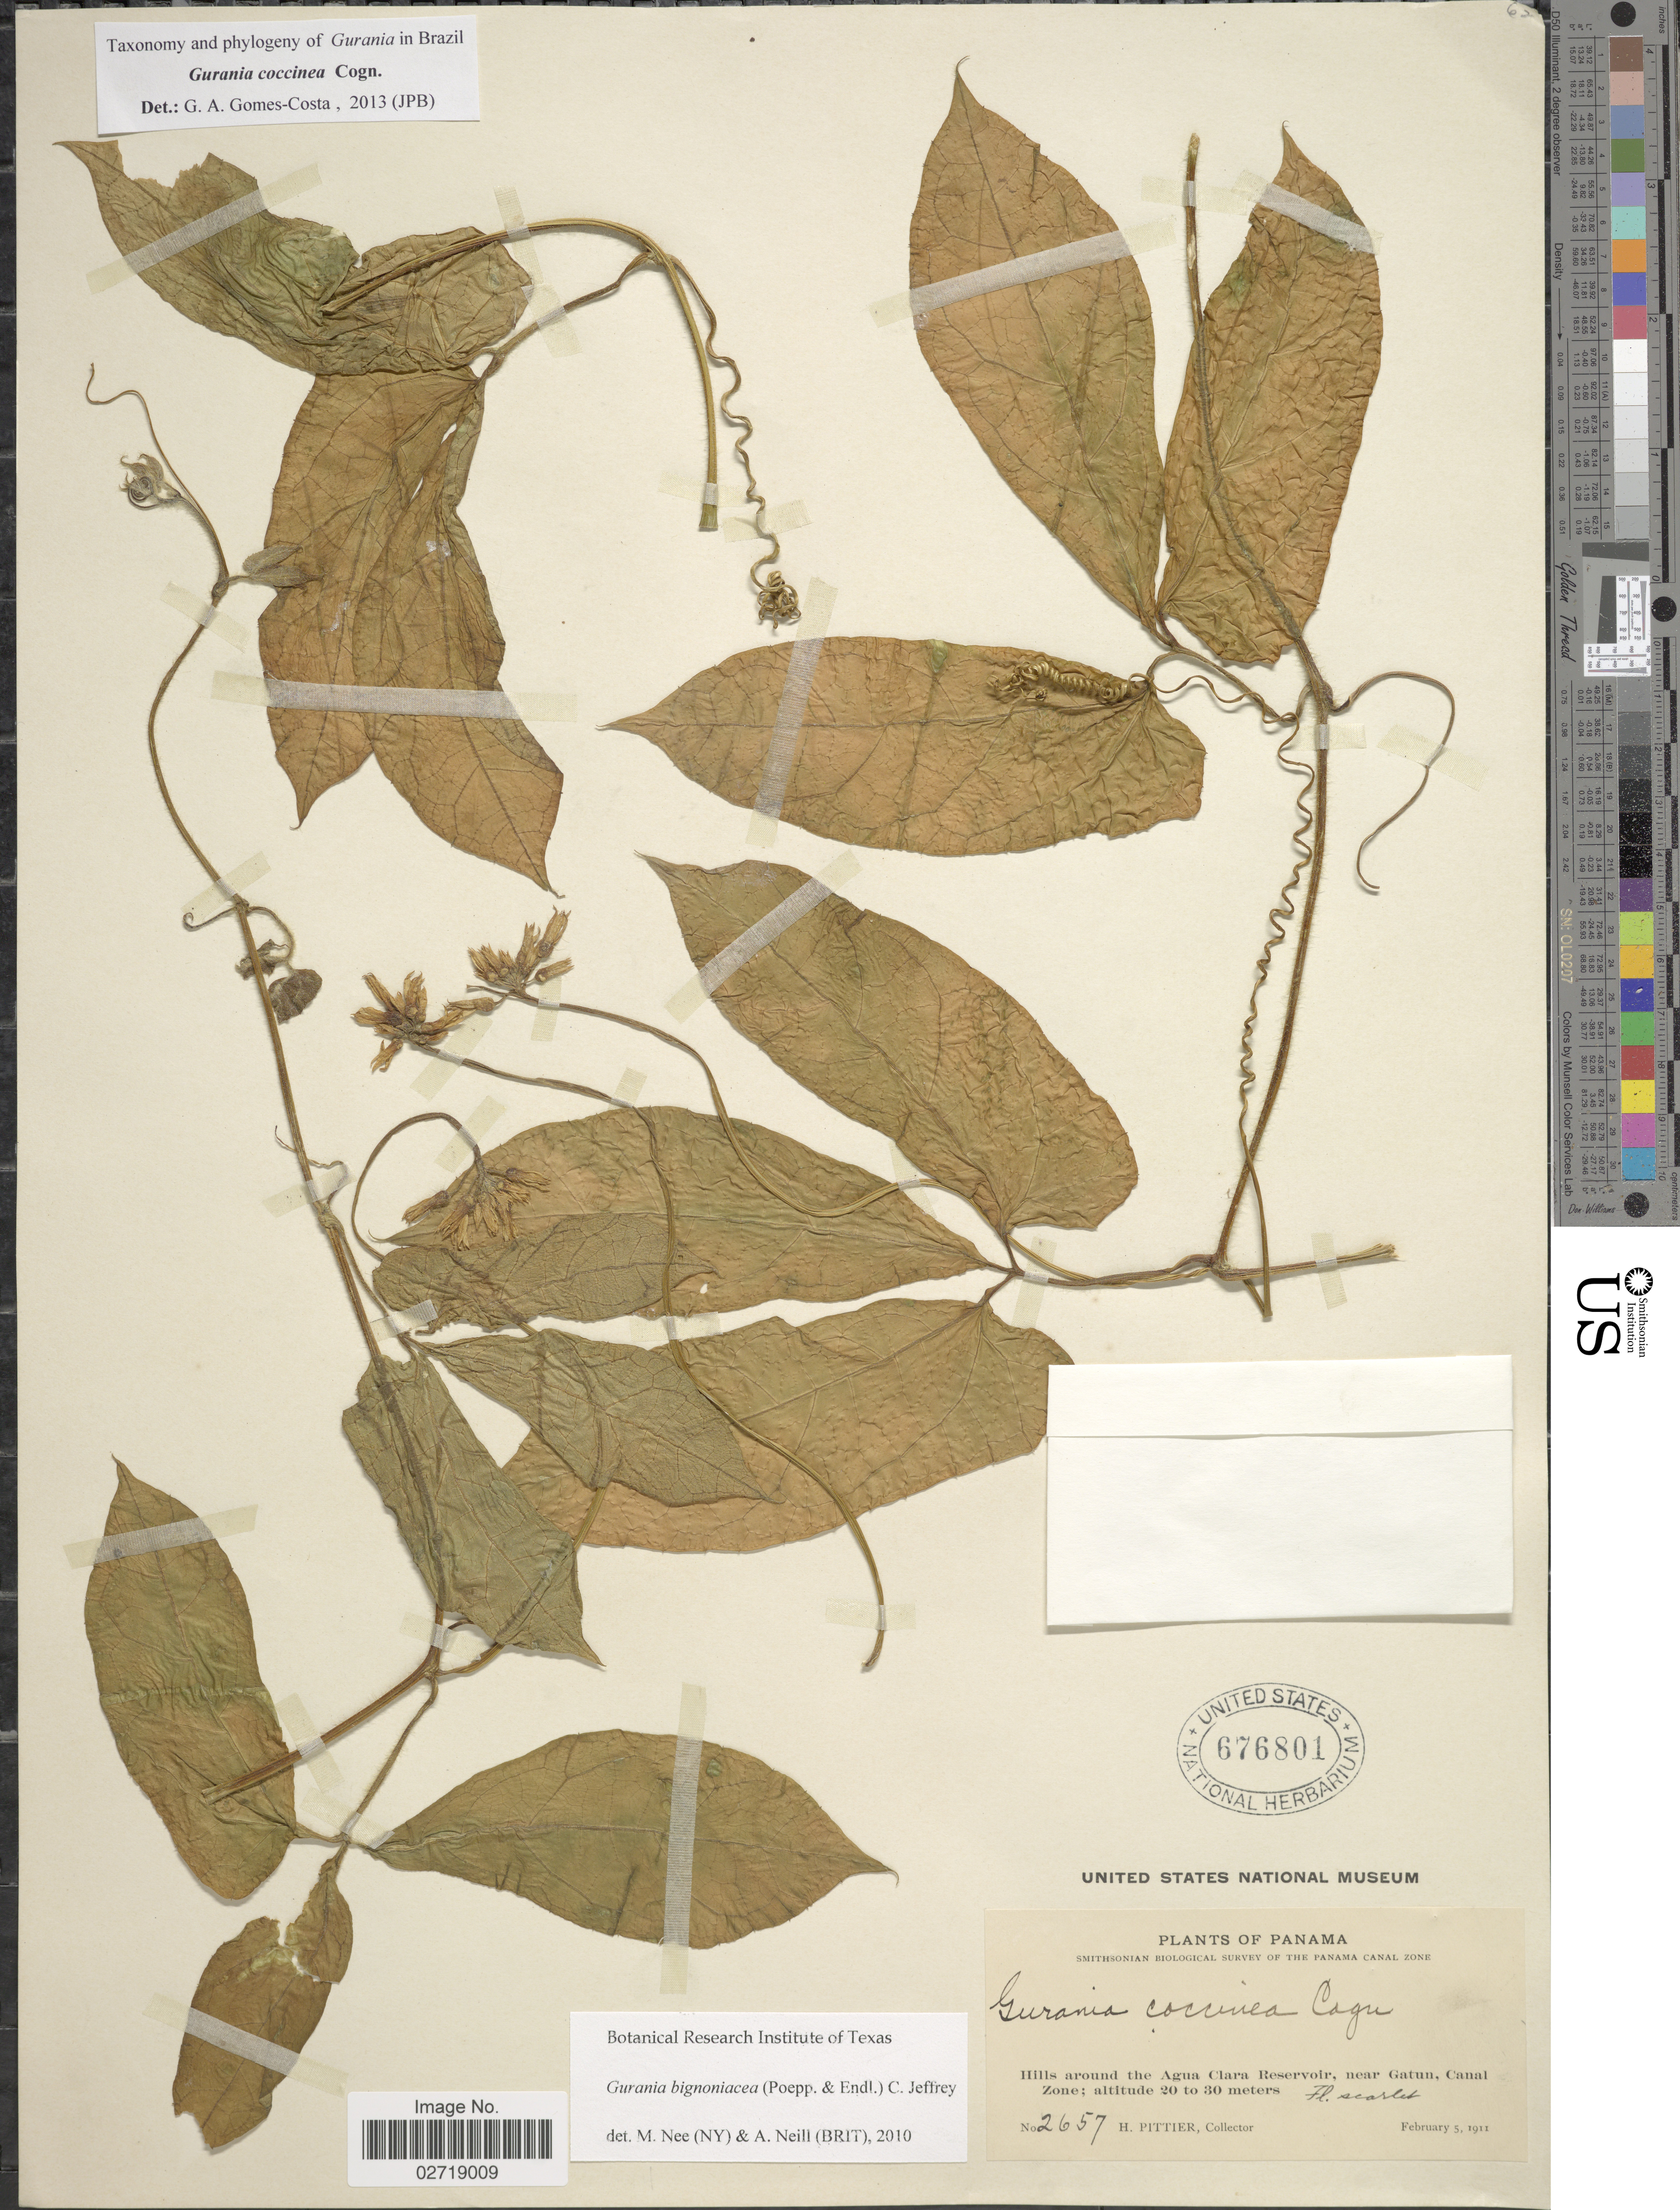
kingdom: Plantae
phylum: Tracheophyta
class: Magnoliopsida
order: Cucurbitales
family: Cucurbitaceae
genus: Gurania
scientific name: Gurania coccinea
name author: Cogn.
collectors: H. F. Pittier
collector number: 2657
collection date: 1911-02-05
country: Panama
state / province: Colón / Panamá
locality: Around the Agua Clara Reservoir, near Gatun, Canal Zone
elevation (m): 20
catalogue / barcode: US 676801